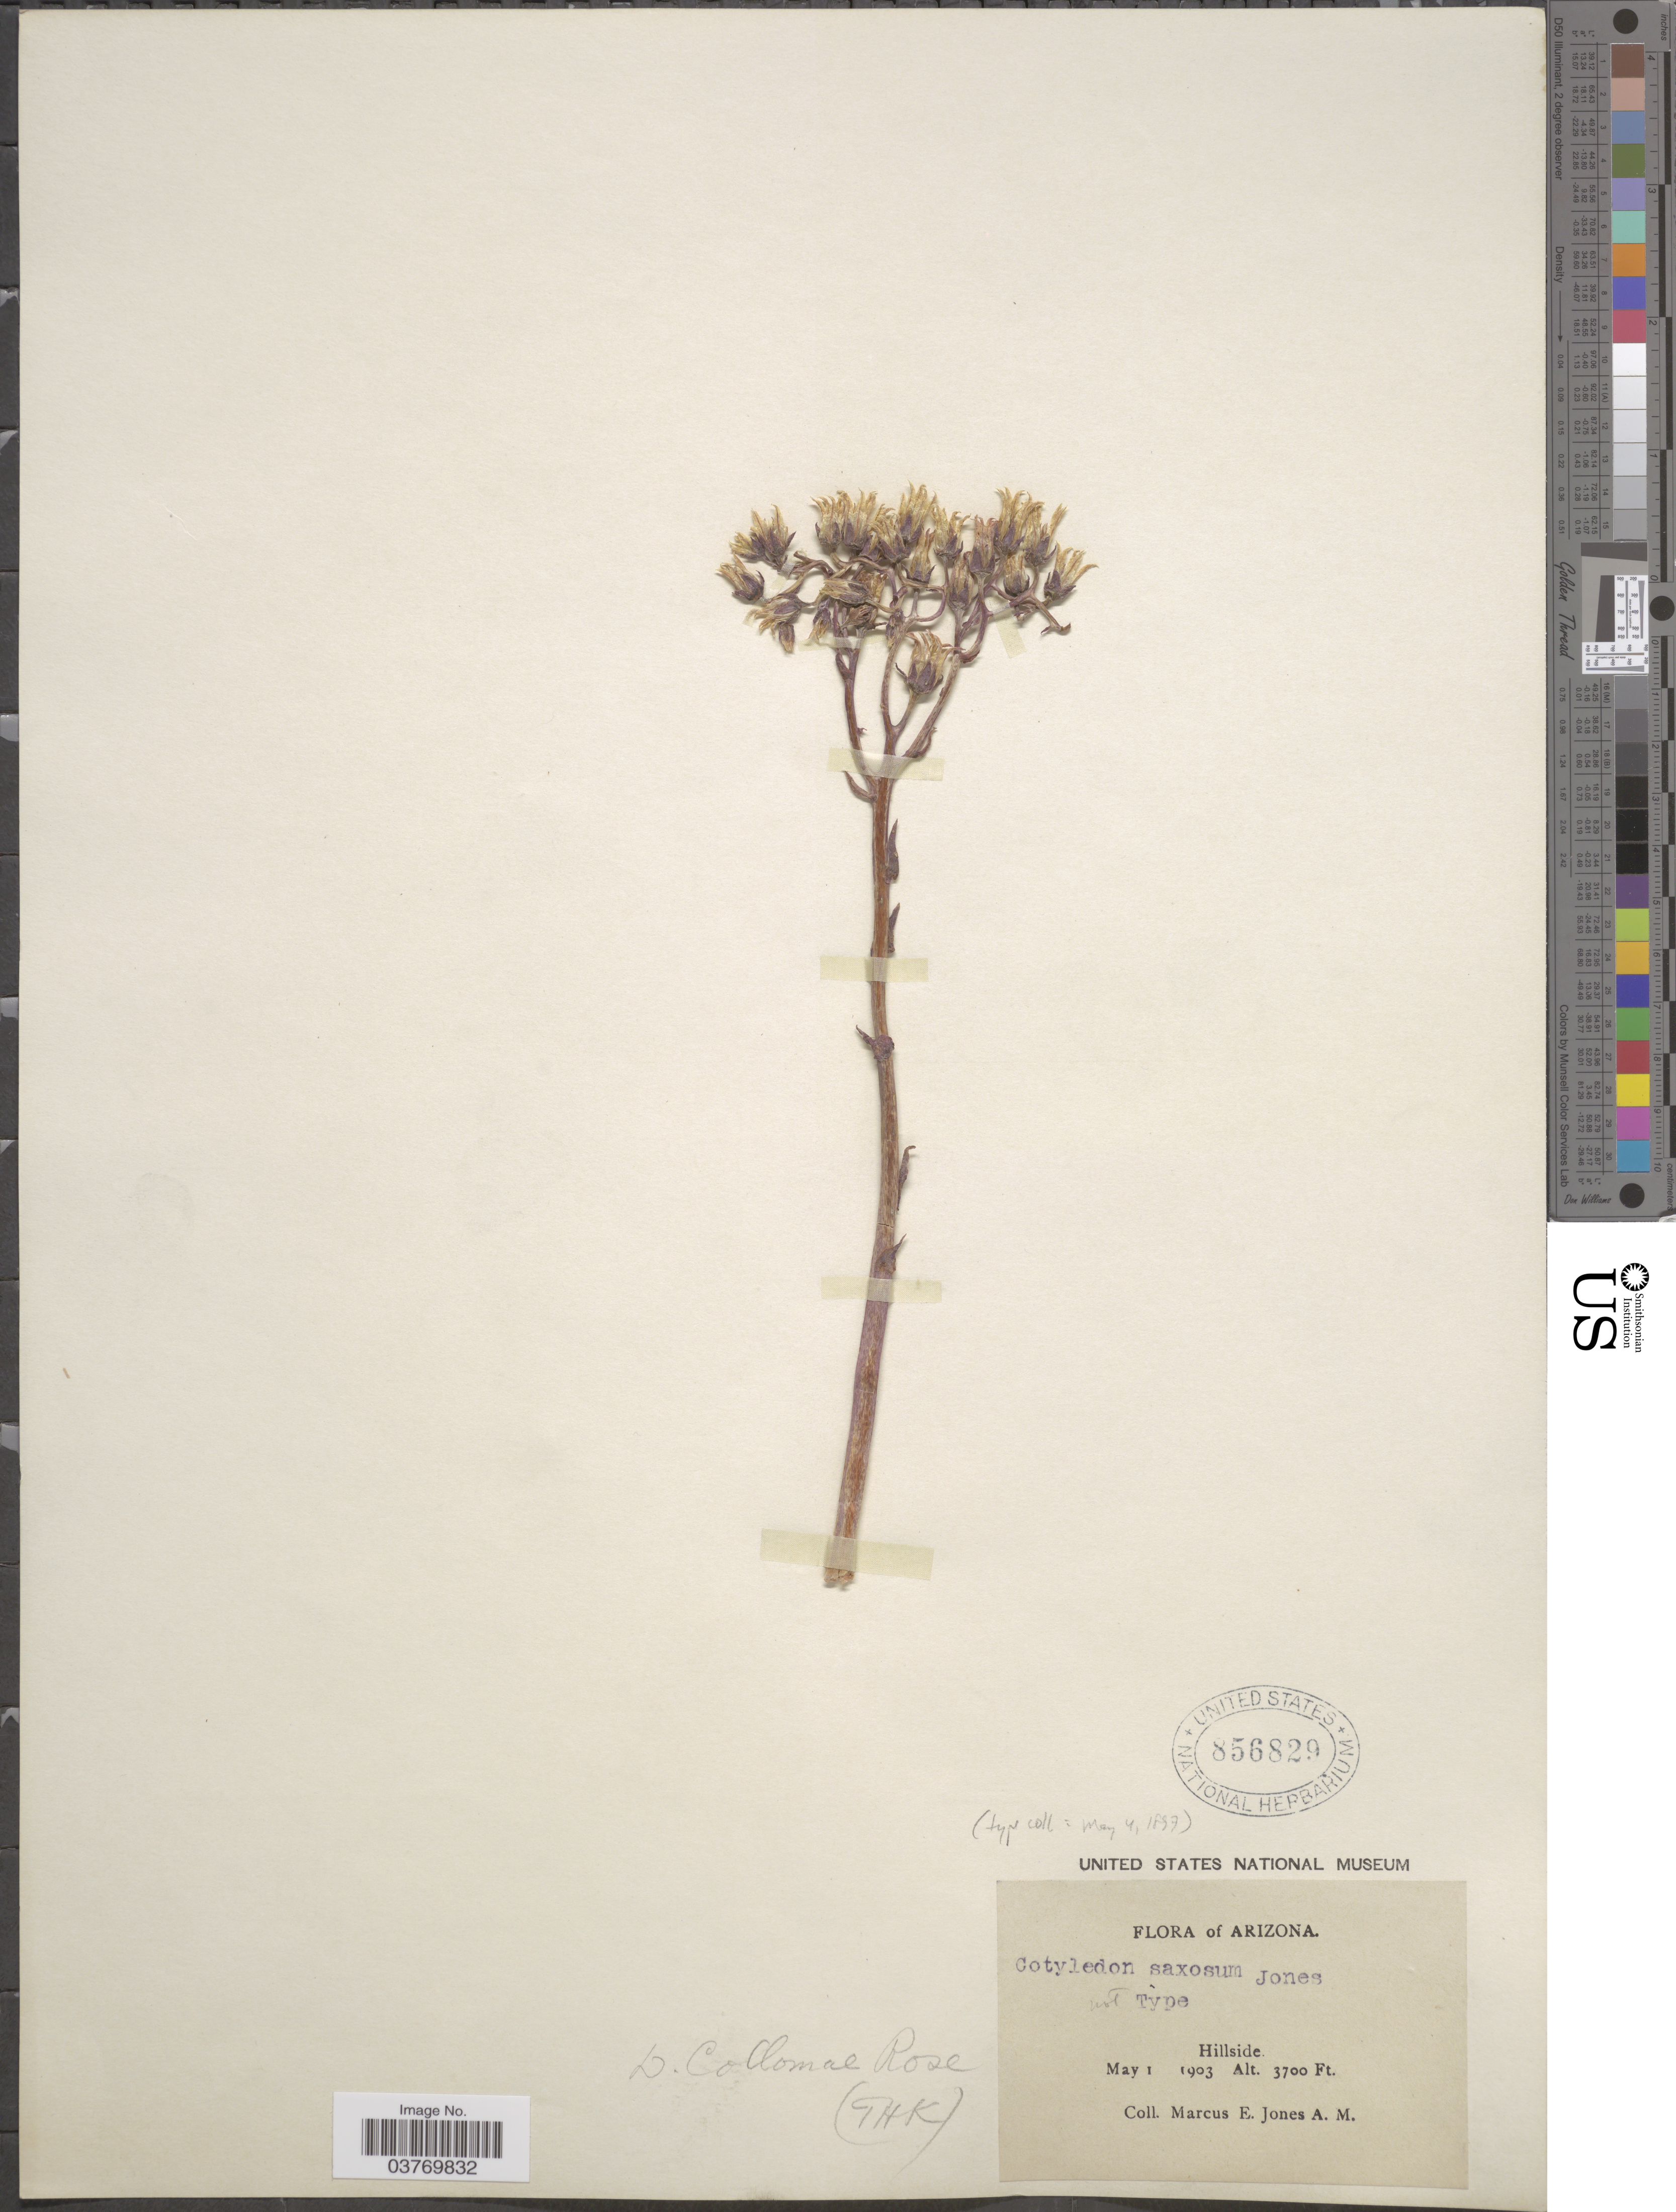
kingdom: Plantae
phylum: Tracheophyta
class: Magnoliopsida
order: Saxifragales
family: Crassulaceae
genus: Dudleya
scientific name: Dudleya collomiae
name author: Rose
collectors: M. E. Jones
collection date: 1903-05-01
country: United States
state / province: Arizona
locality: Hillside.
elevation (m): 1128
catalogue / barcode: US 856829